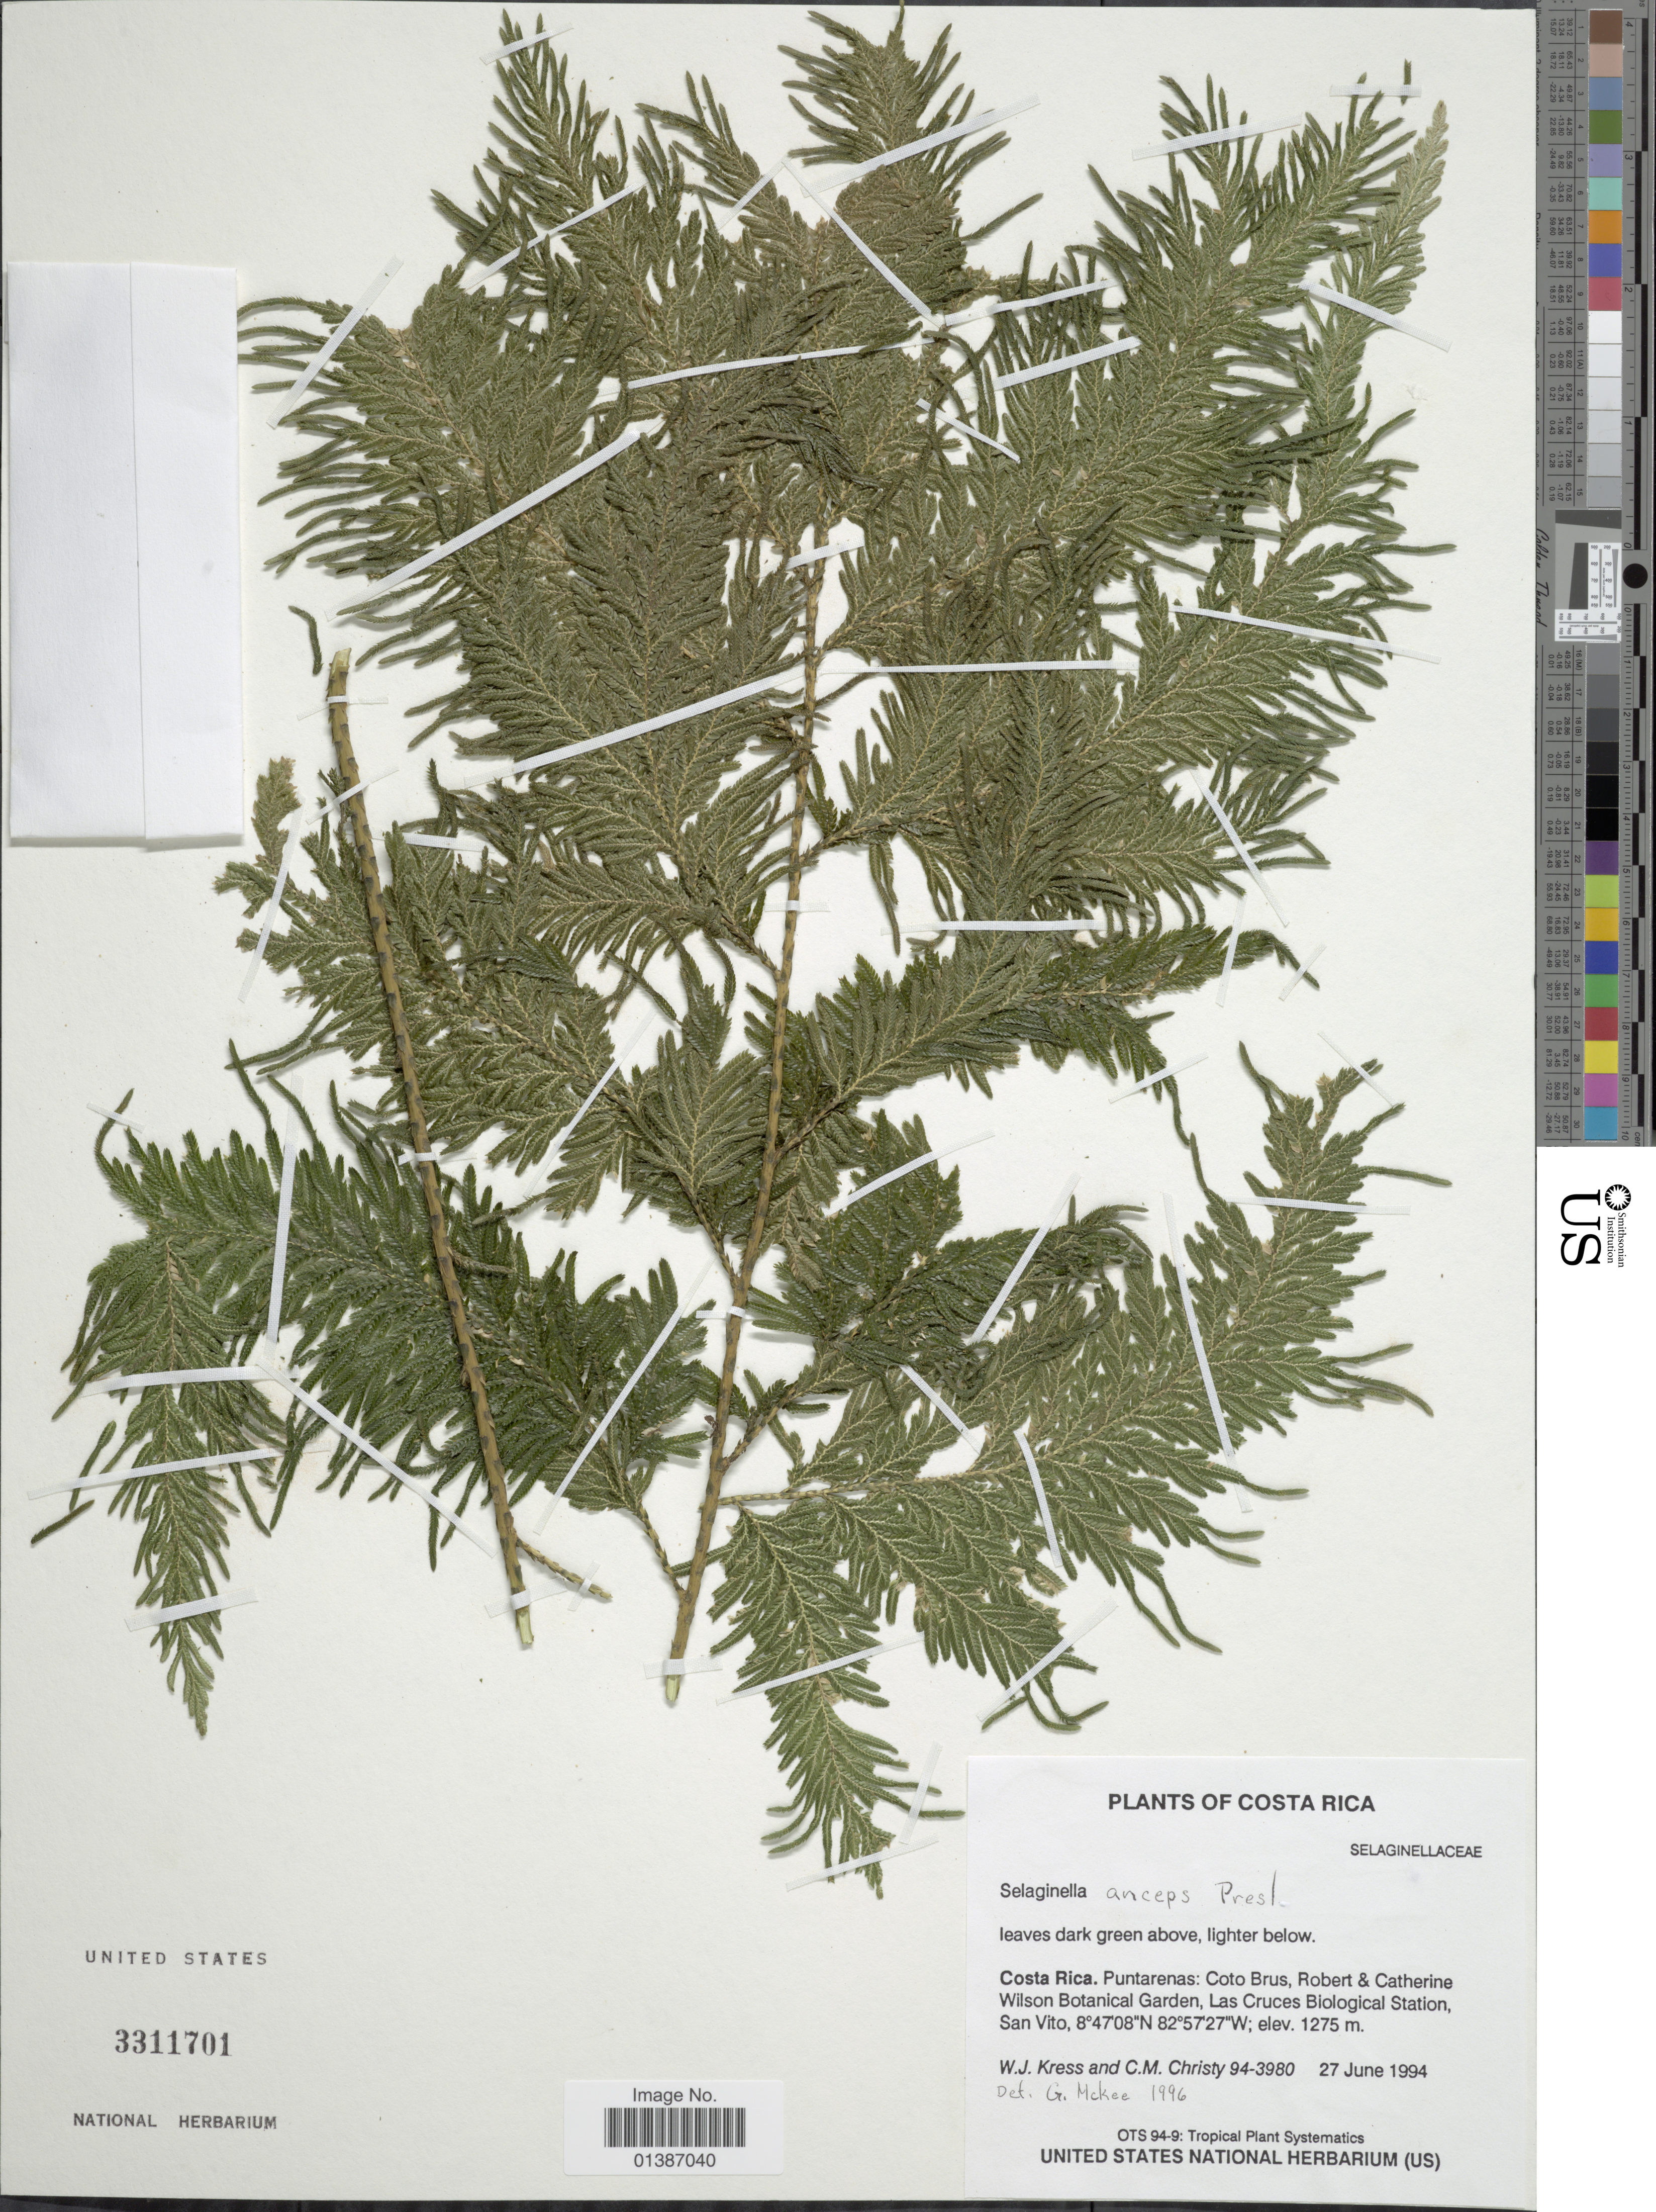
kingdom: Plantae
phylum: Tracheophyta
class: Lycopodiopsida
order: Selaginellales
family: Selaginellaceae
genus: Selaginella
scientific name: Selaginella anceps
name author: (C. Presl)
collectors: W. J. Kress & C. M. Christy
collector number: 94-3980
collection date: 1994-06-27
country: Costa Rica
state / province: Puntarenas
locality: Coto Brus, Robert & Catherine Wilson Botanical Garden, Las Cruces Biological Station, San Vito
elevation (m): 1275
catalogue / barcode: US 3311701